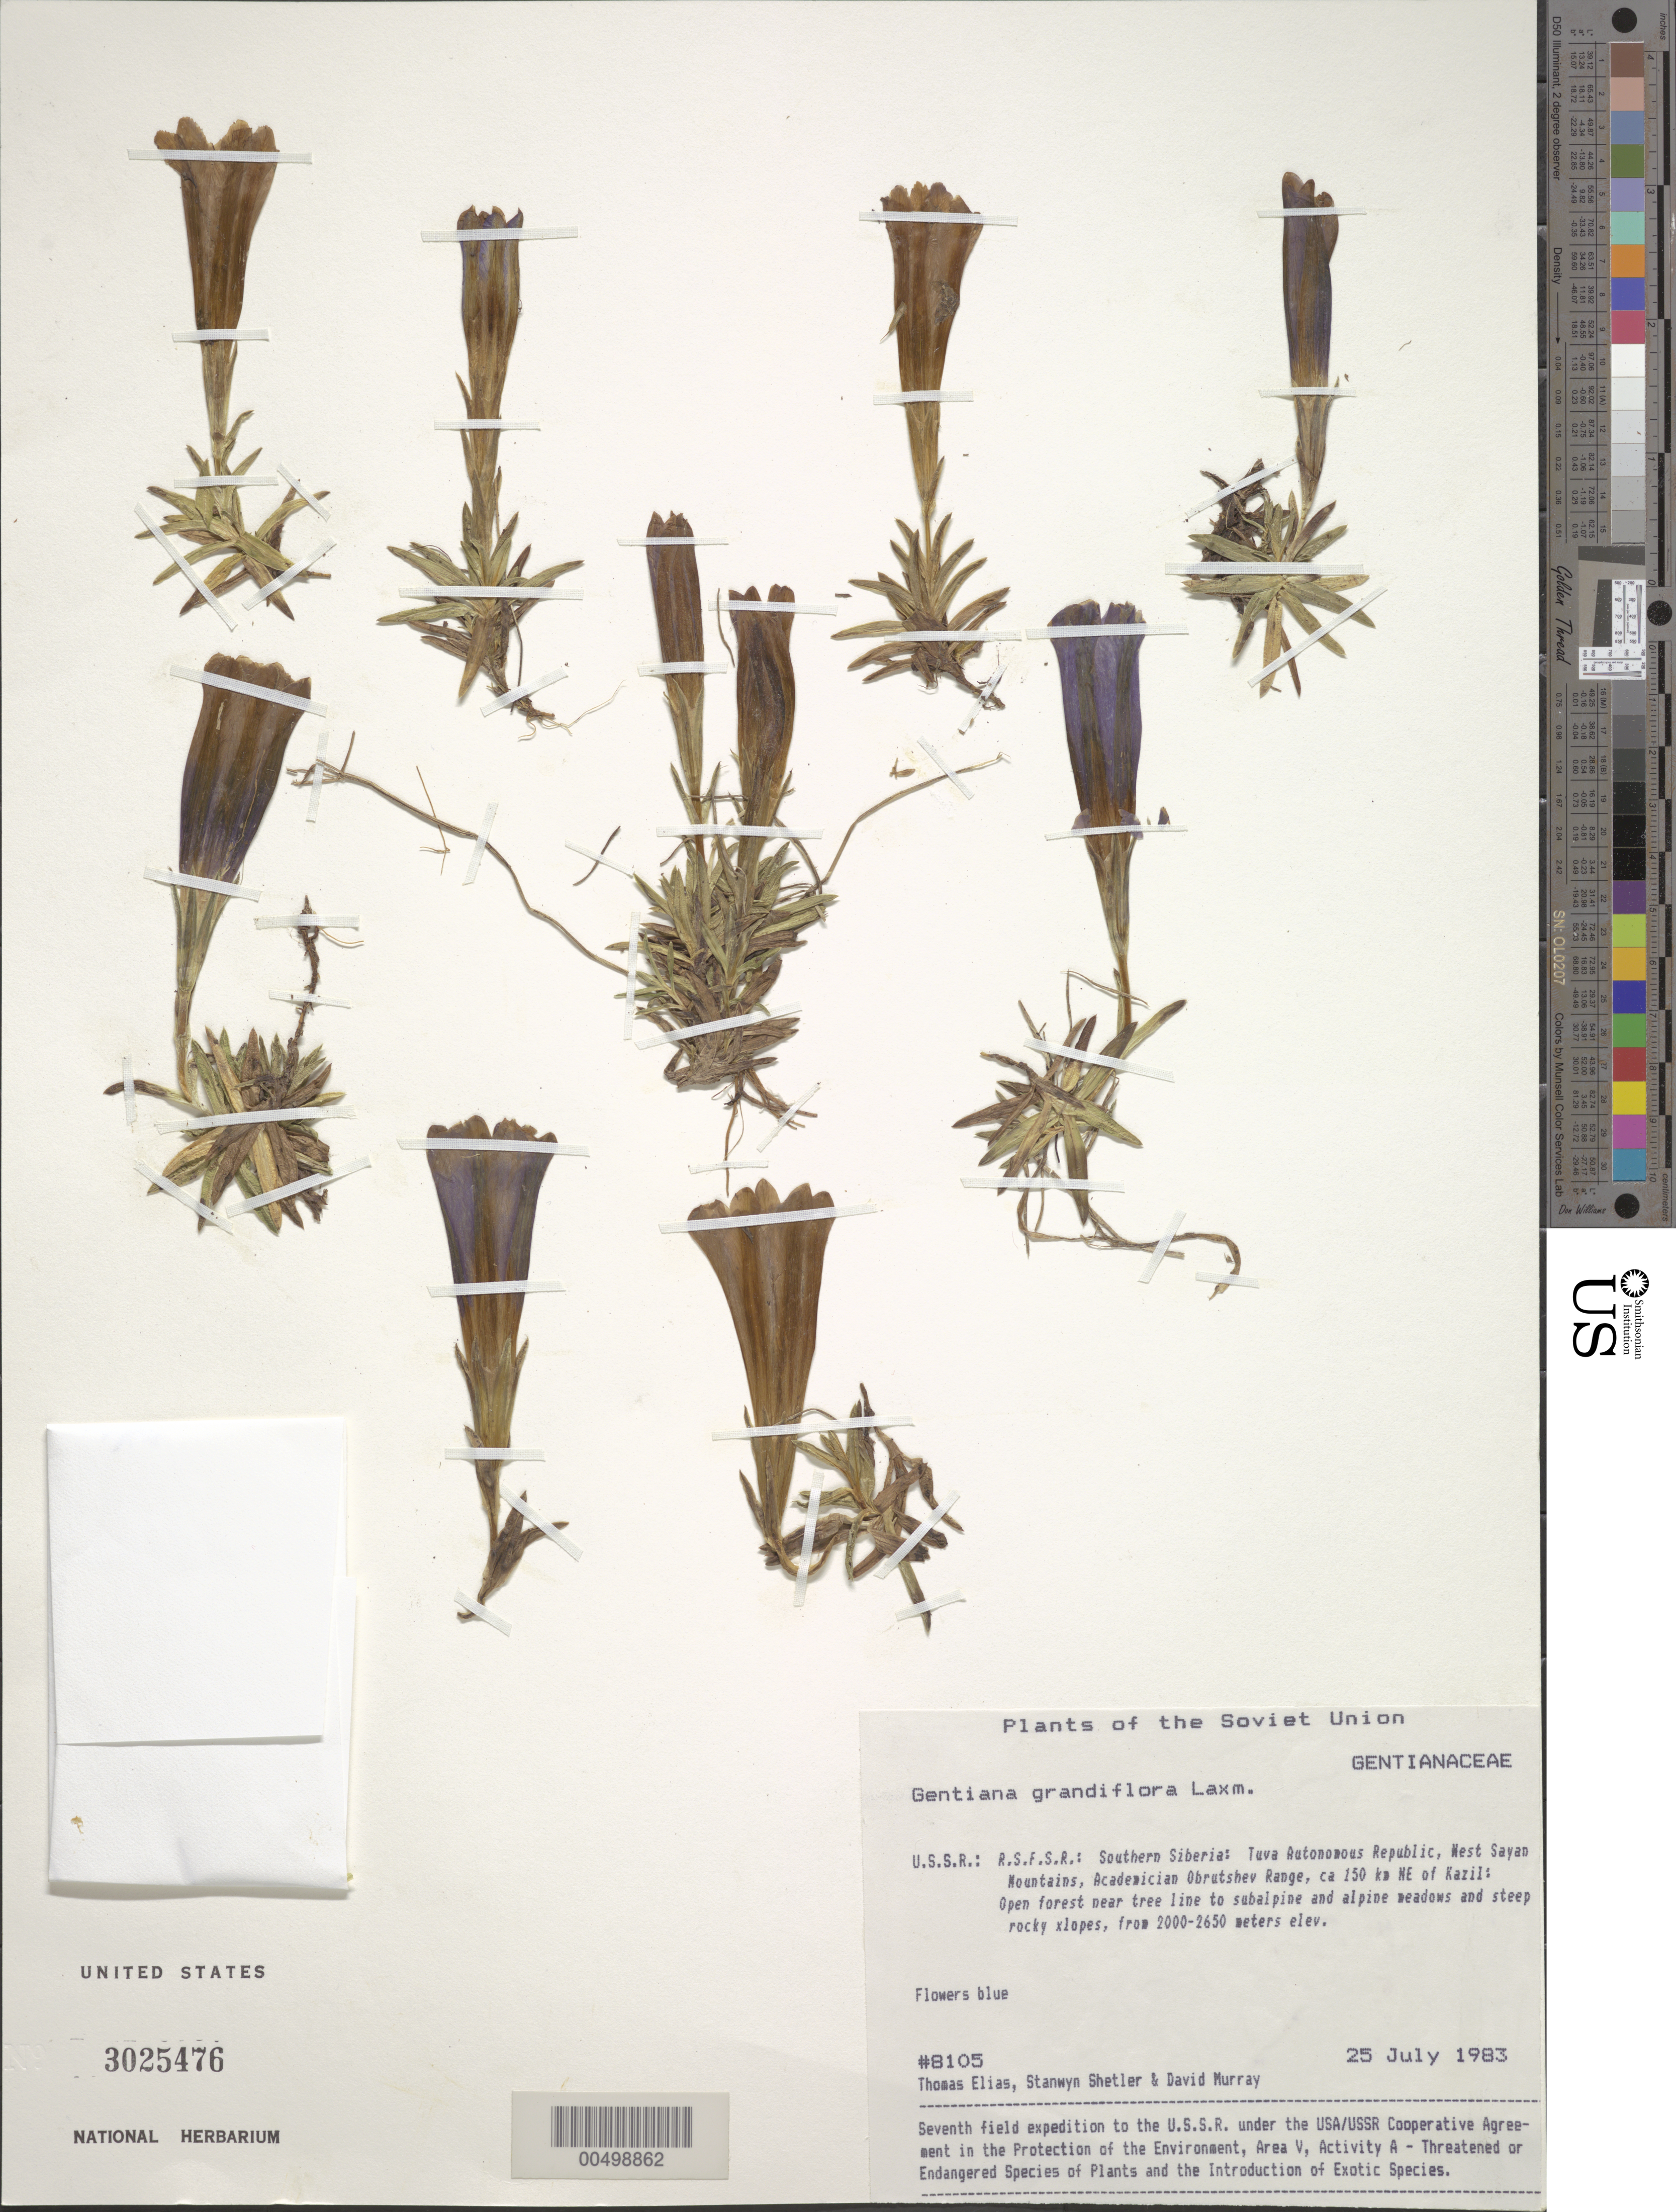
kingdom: Plantae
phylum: Tracheophyta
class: Magnoliopsida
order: Gentianales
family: Gentianaceae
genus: Gentiana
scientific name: Gentiana grandiflora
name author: Laxm.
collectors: T. Elias, S. Shetler & D. F. Murray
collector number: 8105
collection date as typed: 25 Jul 1983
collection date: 1983-07-25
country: Russian Federation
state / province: Tuva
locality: West Sayan Mountains, Academician Obrutshev Range, ca. 150 km NE of Kazil [Kyzyl]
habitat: open forest near tree line to subalpine and alpine meadows and steep rocky slopes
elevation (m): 2000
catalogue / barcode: US 3025476